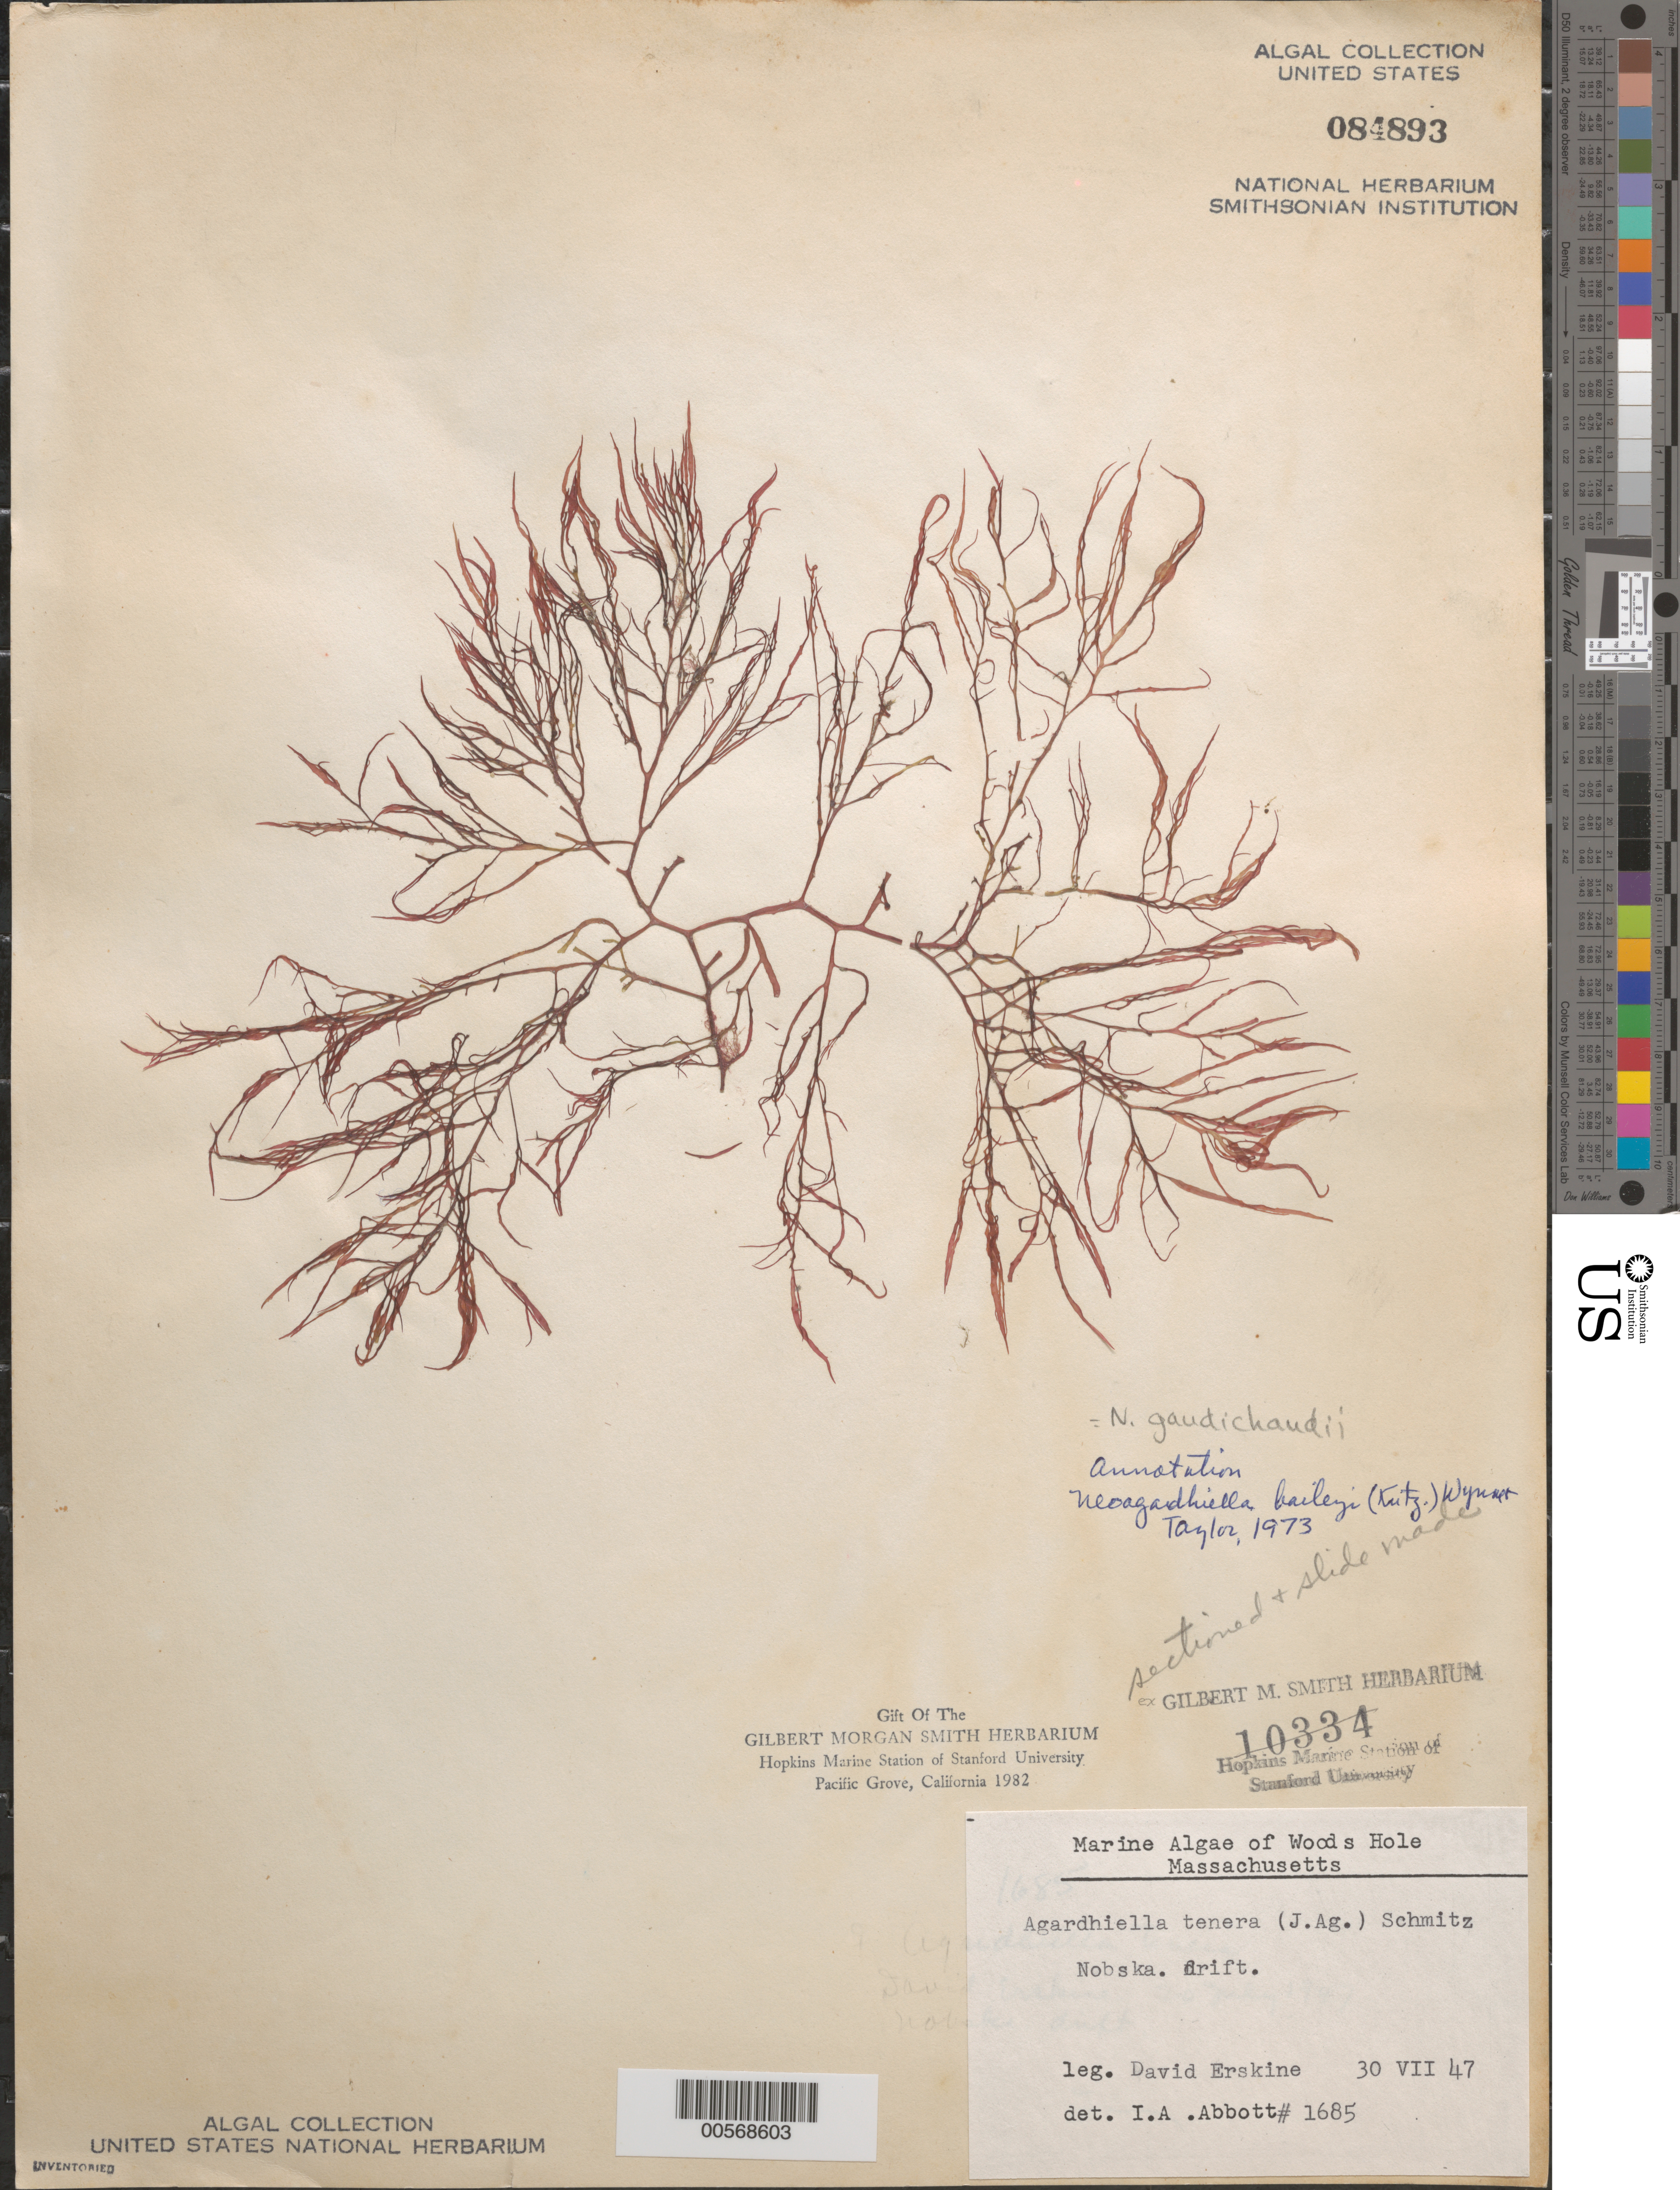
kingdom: Plantae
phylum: Rhodophyta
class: Florideophyceae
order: Gigartinales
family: Solieriaceae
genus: Sarcodiotheca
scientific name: Sarcodiotheca gaudichaudii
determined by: Algae name updating Project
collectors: D. Erskine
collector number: IAA 1685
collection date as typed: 30 Jul 1947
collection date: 1947-07-30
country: United States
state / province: Massachusetts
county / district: Barnstable County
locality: Nobska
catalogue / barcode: US 84893